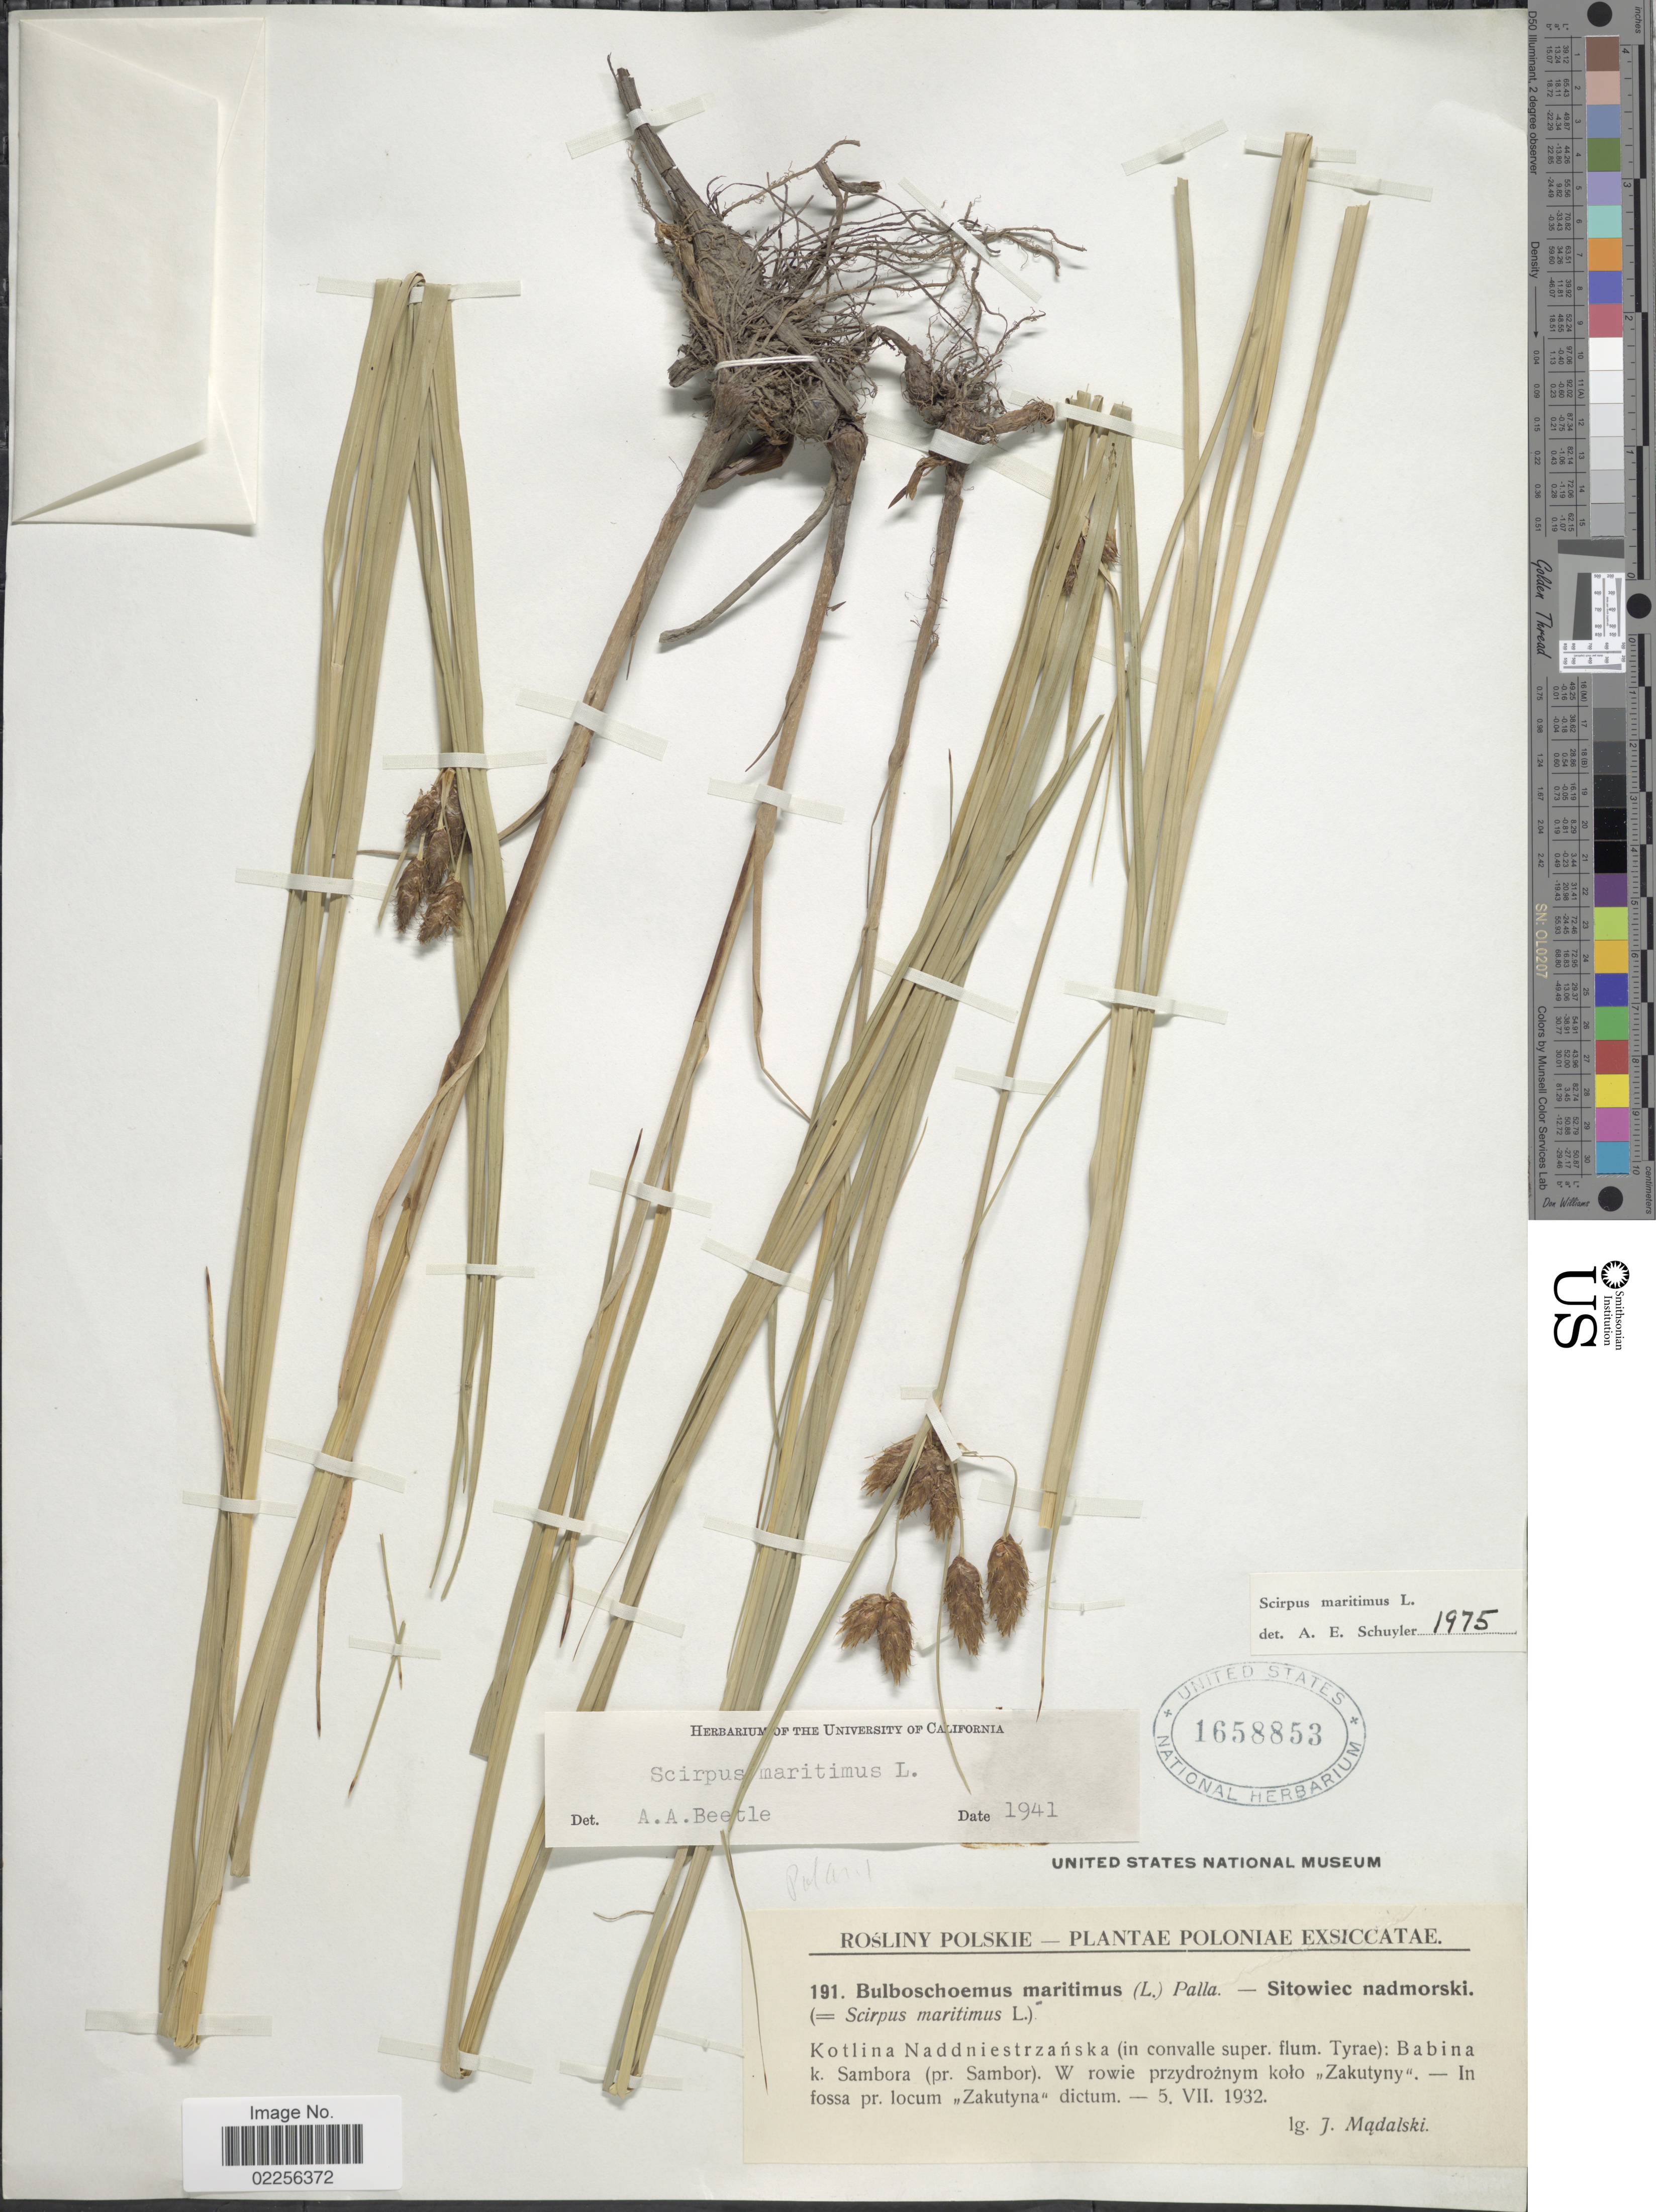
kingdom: Plantae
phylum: Tracheophyta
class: Liliopsida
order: Poales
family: Cyperaceae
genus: Bolboschoenus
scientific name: Bolboschoenus maritimus subsp. maritimus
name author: (L.) Palla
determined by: Strong, Mark T., (BOT), Smithsonian Institution - National Museum of Natural History (UNITED STATES)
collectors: J. Madalski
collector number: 191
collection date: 1932-07-05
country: Poland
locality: Kotlina Naddniestrzanska (in convalle super. flum Tyrae): Babina k. Sambora (pr. Sambor)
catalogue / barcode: US 1658853